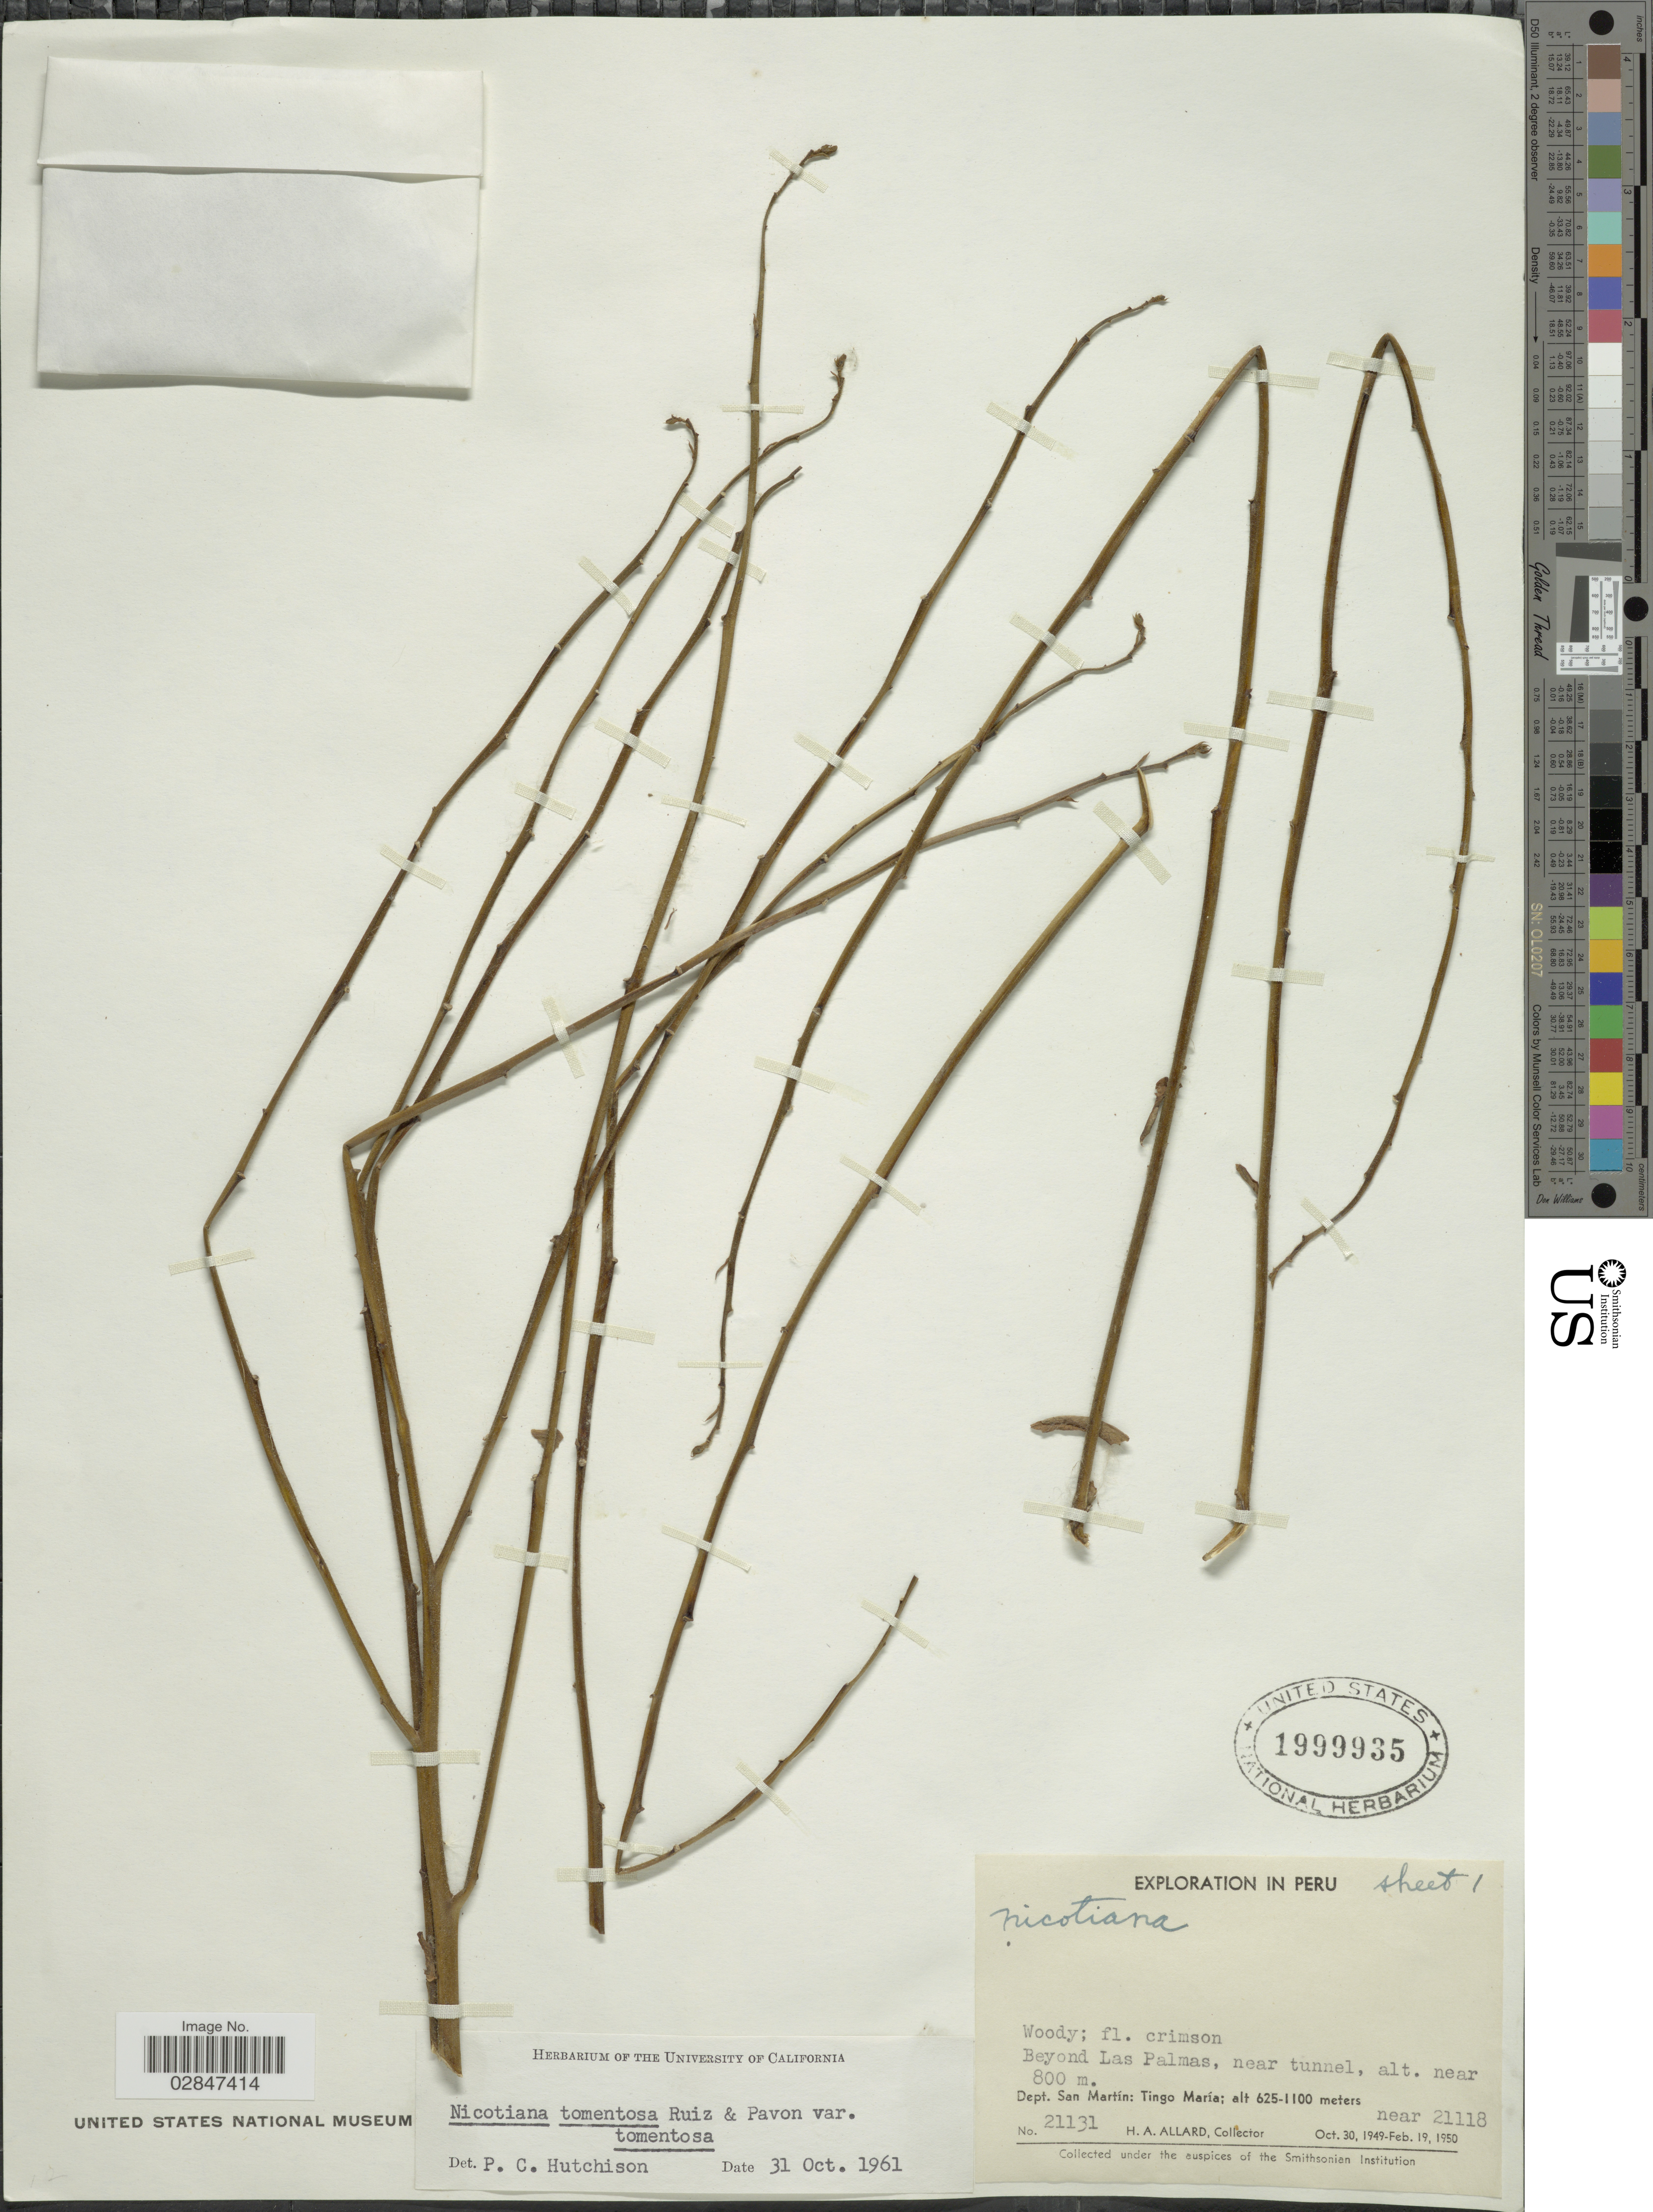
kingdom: Plantae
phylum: Tracheophyta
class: Magnoliopsida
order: Solanales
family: Solanaceae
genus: Nicotiana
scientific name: Nicotiana tomentosa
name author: Ruiz & Pav.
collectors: H. A. Allard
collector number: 21131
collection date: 1949-10-30/1950-02-19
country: Peru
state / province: San Martín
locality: Dept. San Martín: Tingo María, Beyond las Palmas, near tunnel.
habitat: near tunnel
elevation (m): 800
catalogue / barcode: US 1999935